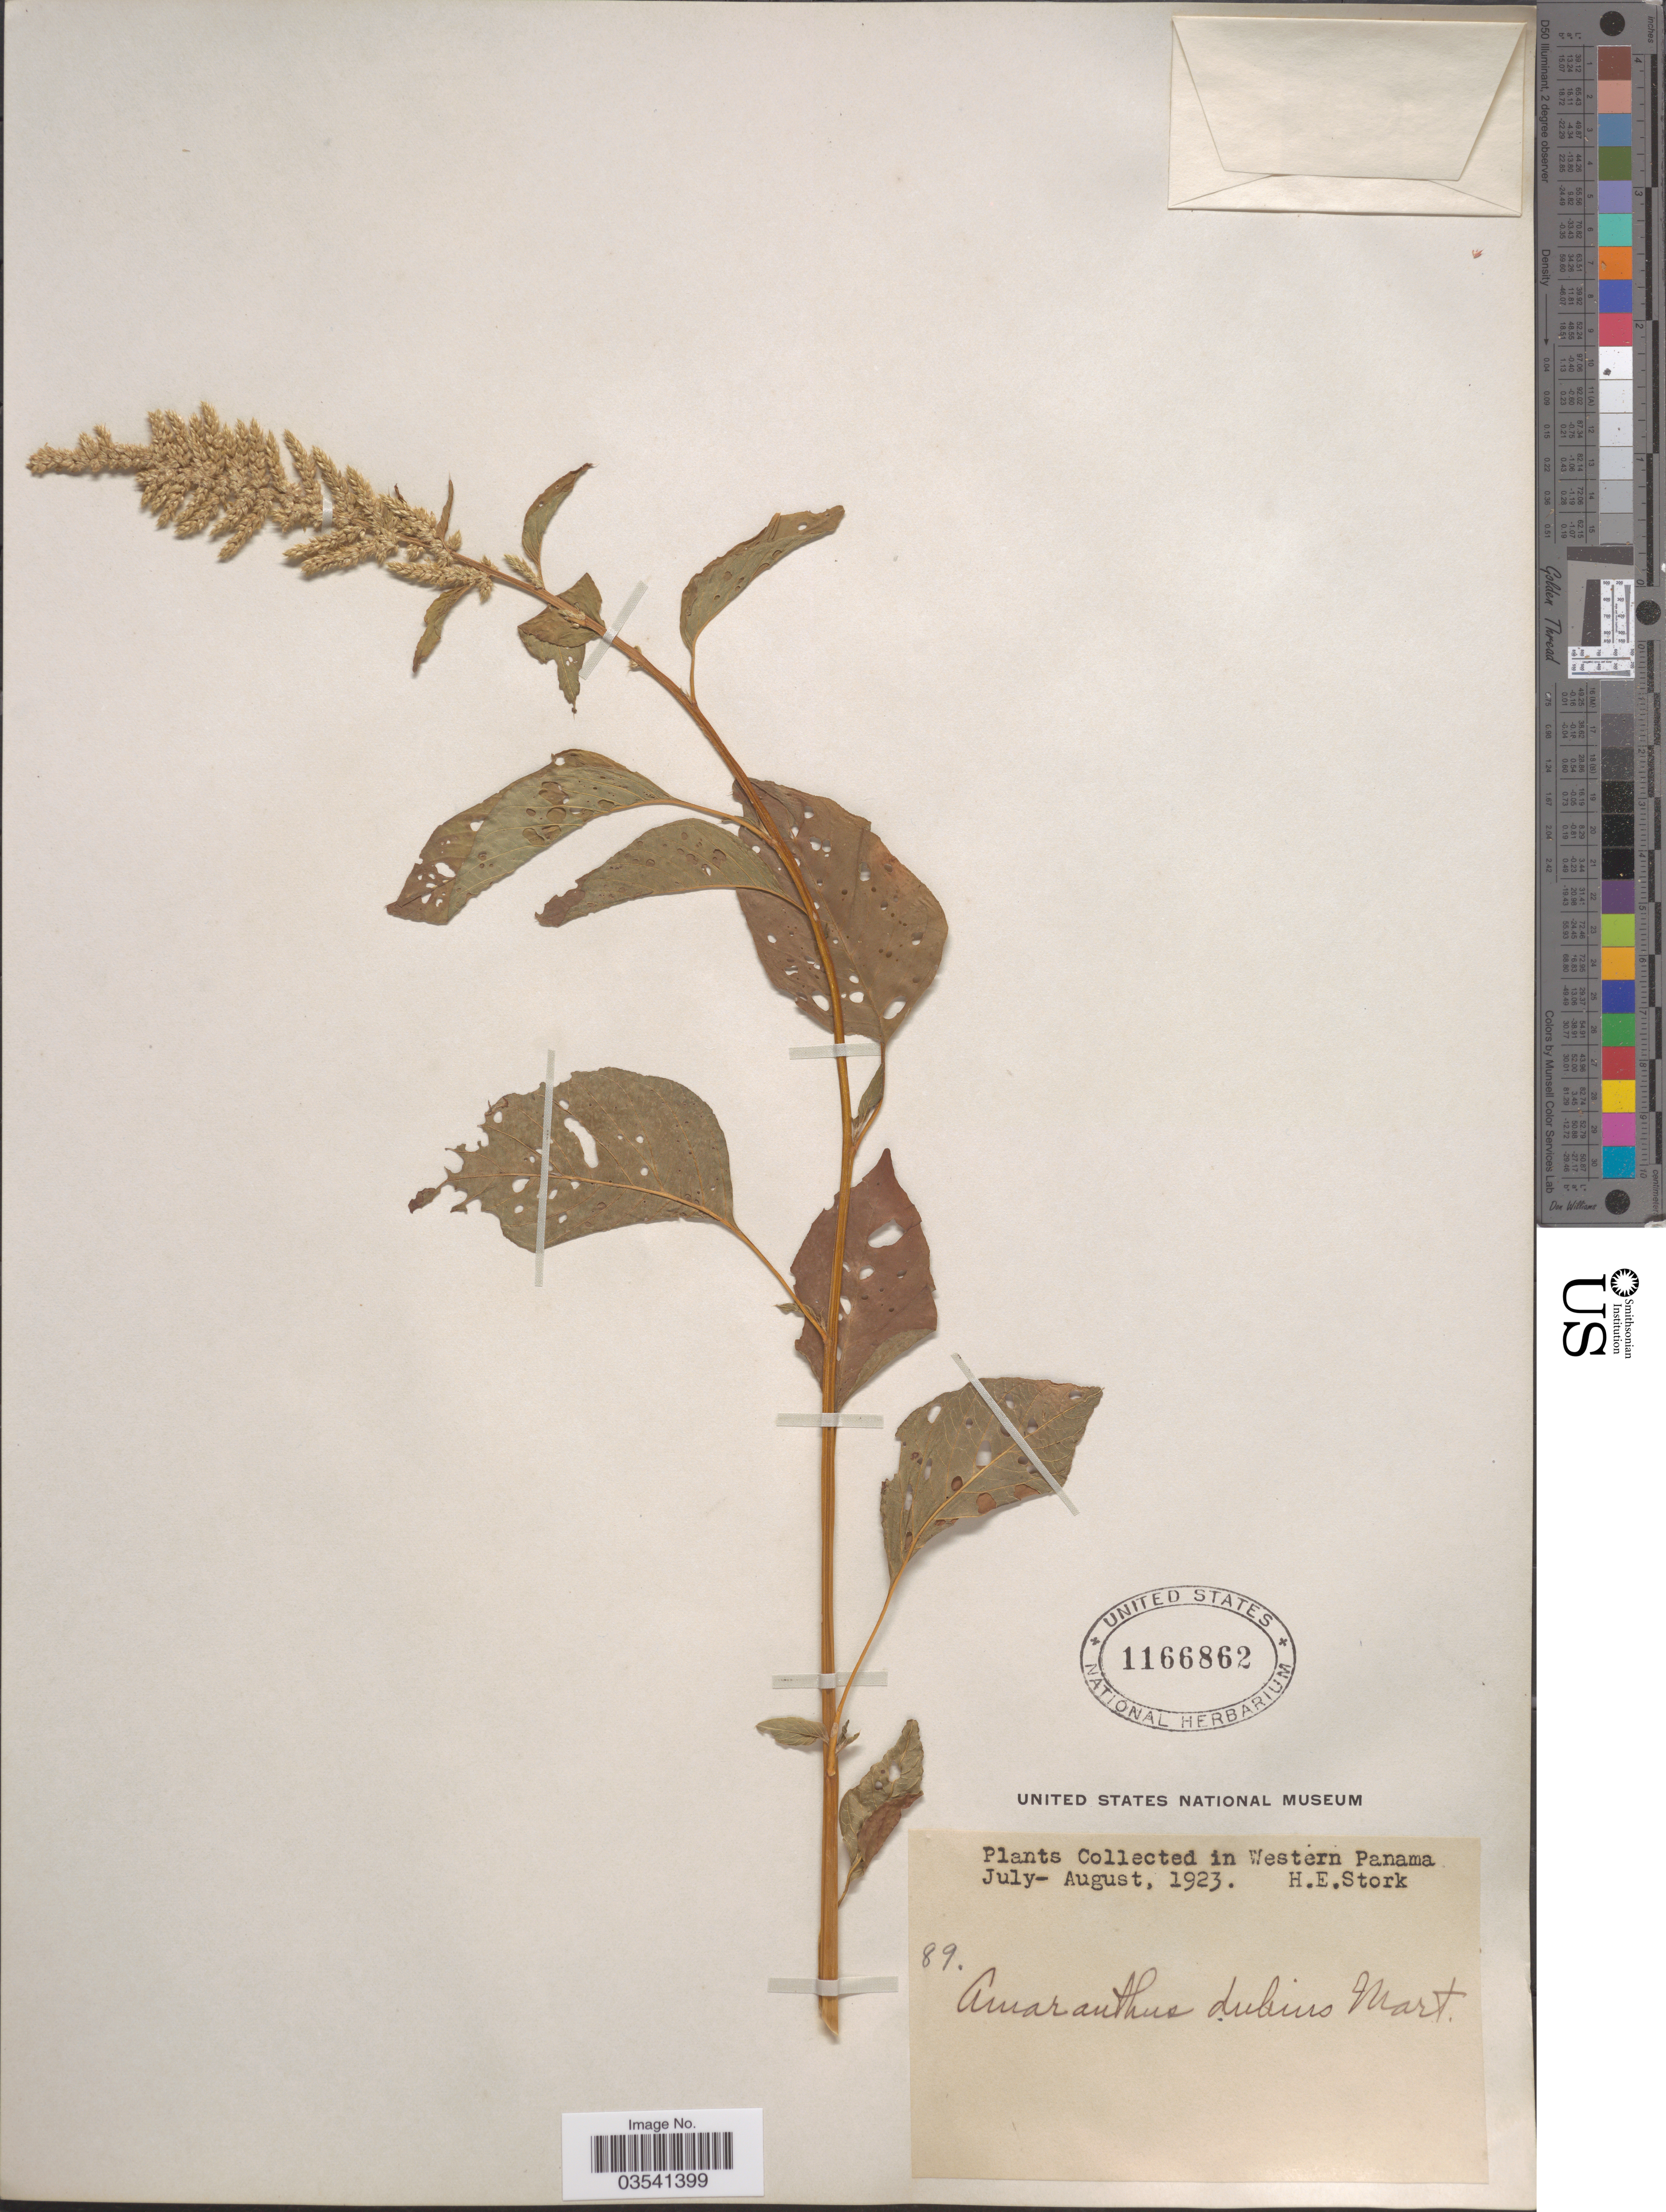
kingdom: Plantae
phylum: Tracheophyta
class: Magnoliopsida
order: Caryophyllales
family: Amaranthaceae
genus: Amaranthus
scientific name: Amaranthus dubius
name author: Mart. ex Thell.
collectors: H. E. Stork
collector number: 89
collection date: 1923-07/1923-08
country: Panama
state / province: Panamá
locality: Western Panama.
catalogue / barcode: US 1166862